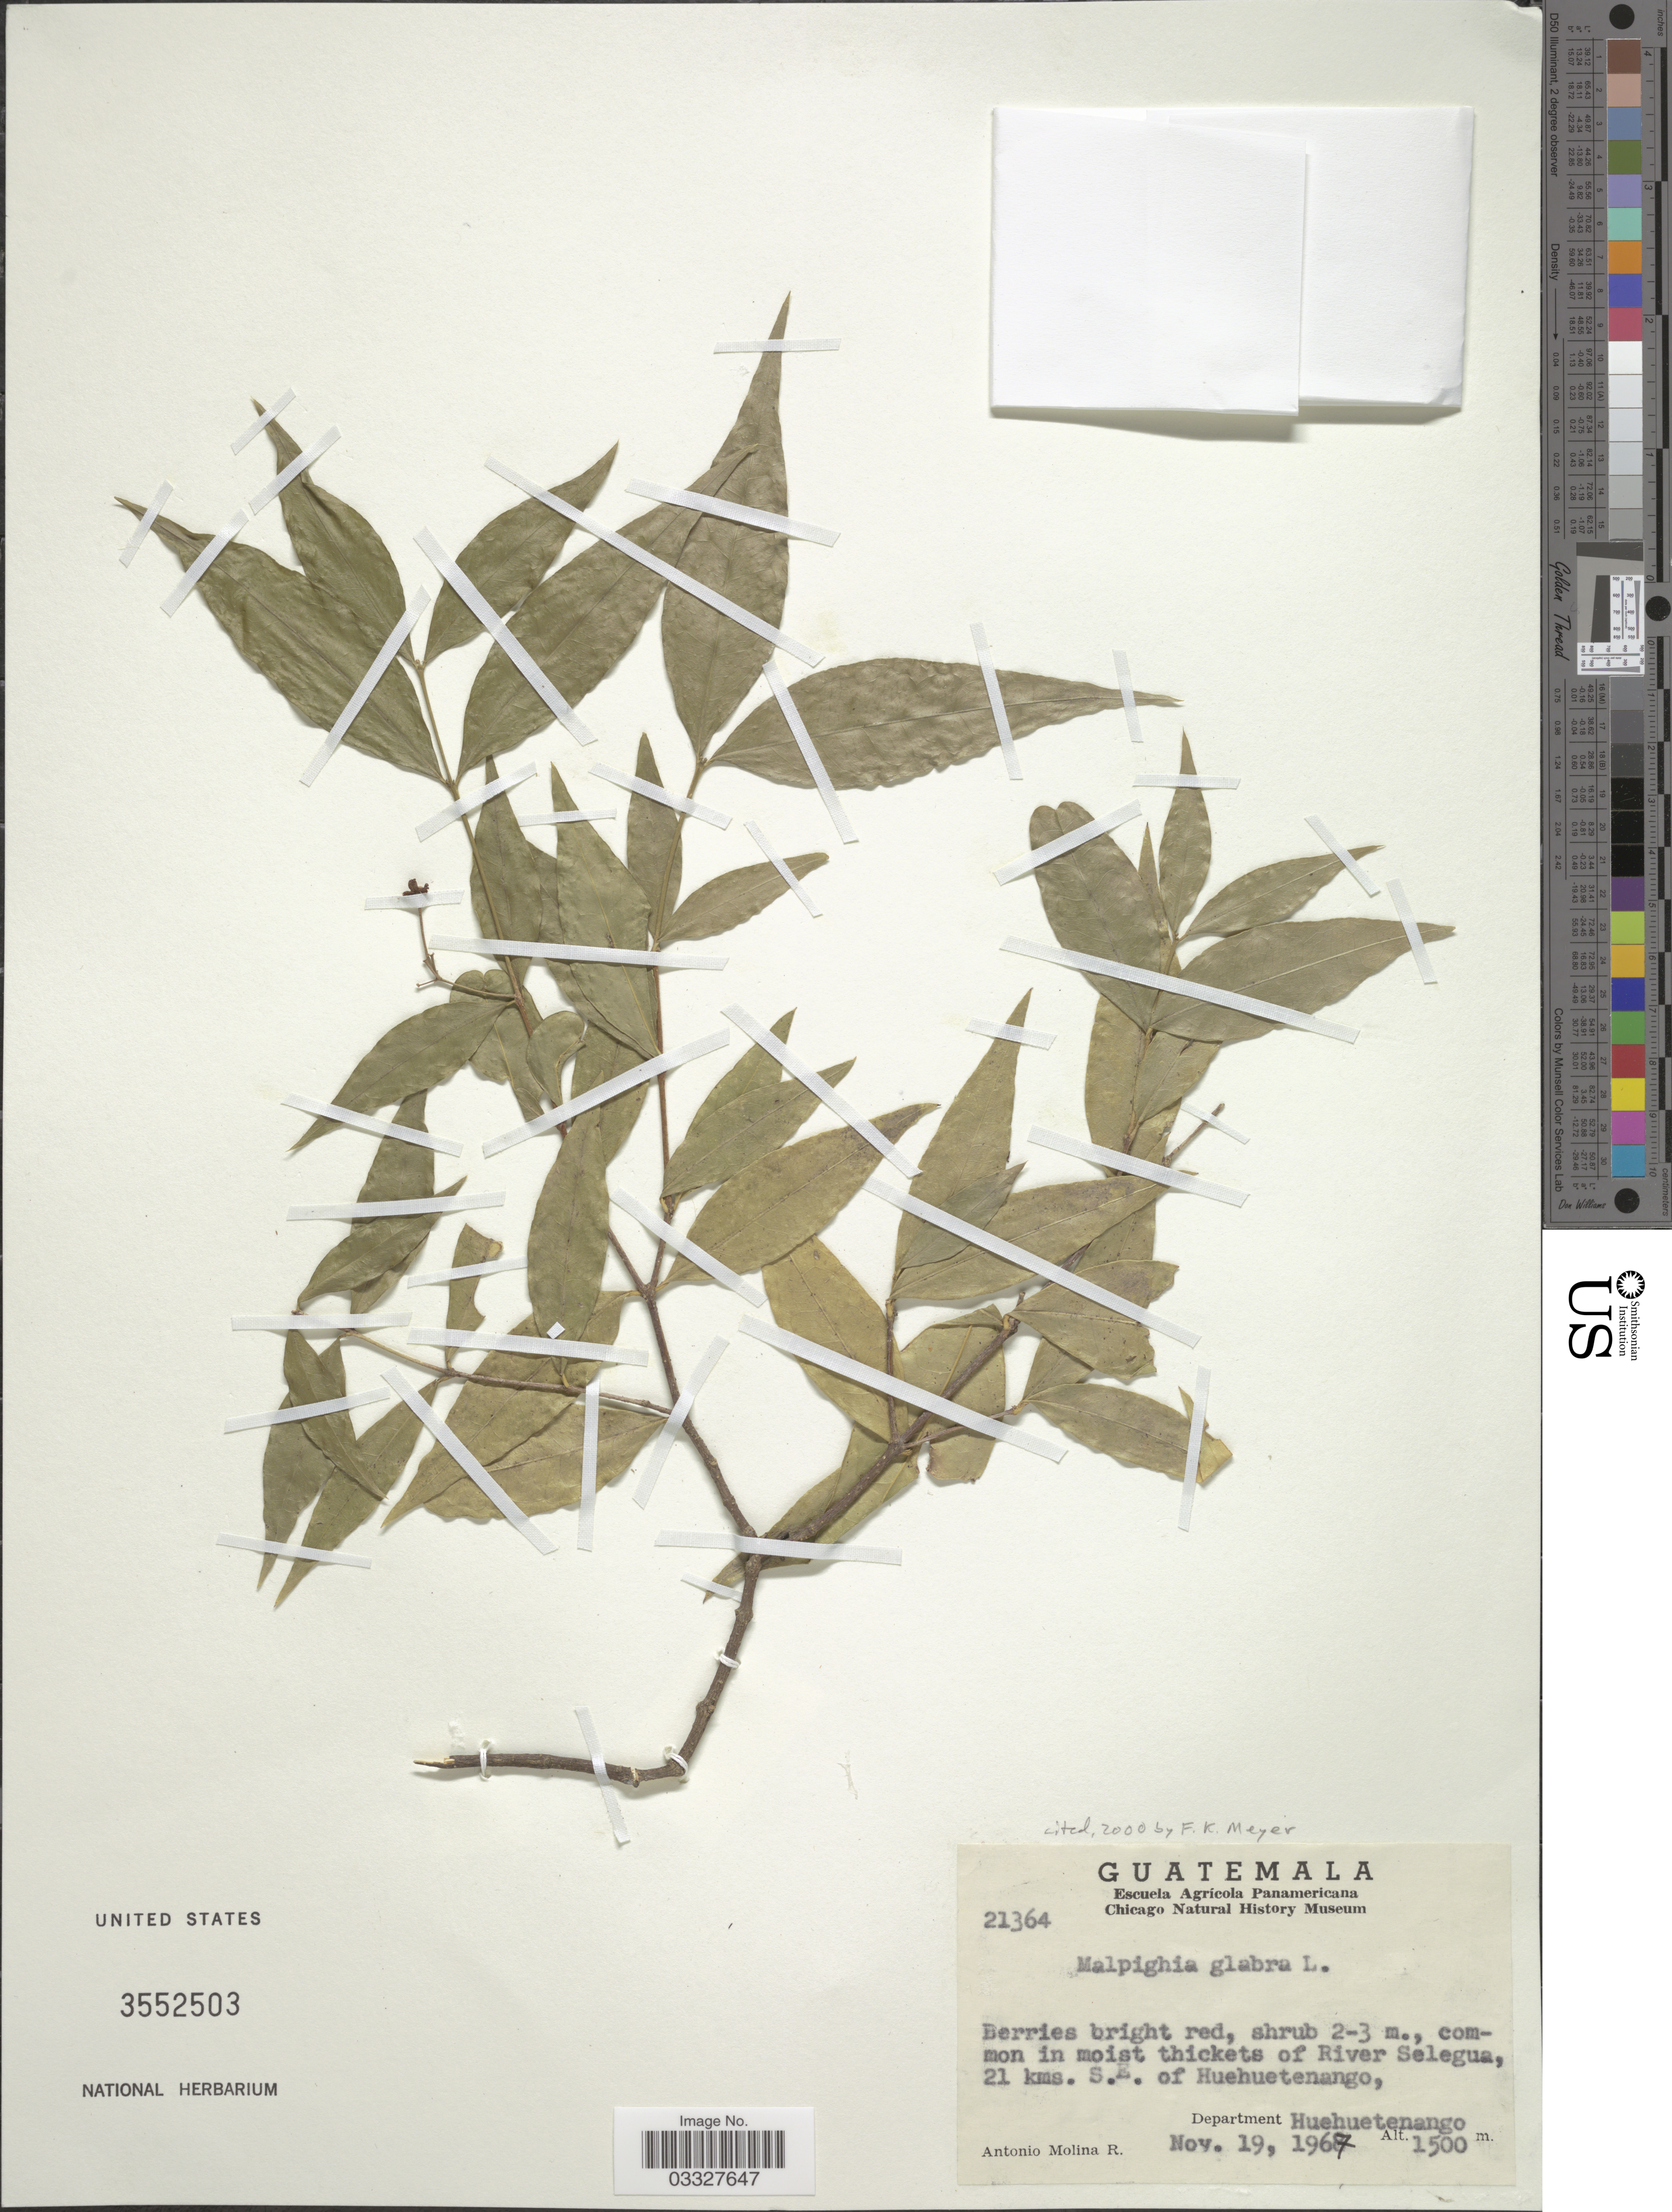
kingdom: Plantae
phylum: Tracheophyta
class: Magnoliopsida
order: Malpighiales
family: Malpighiaceae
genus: Malpighia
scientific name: Malpighia glabra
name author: L.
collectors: A. Molina R.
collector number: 21364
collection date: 1967-11-19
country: Guatemala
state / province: Huehuetenango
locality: Common in moist thickets of River Selegua, 21 kms. S.E. of Huehuetenango, Department Huehuetenango.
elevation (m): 1500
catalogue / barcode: US 3552503